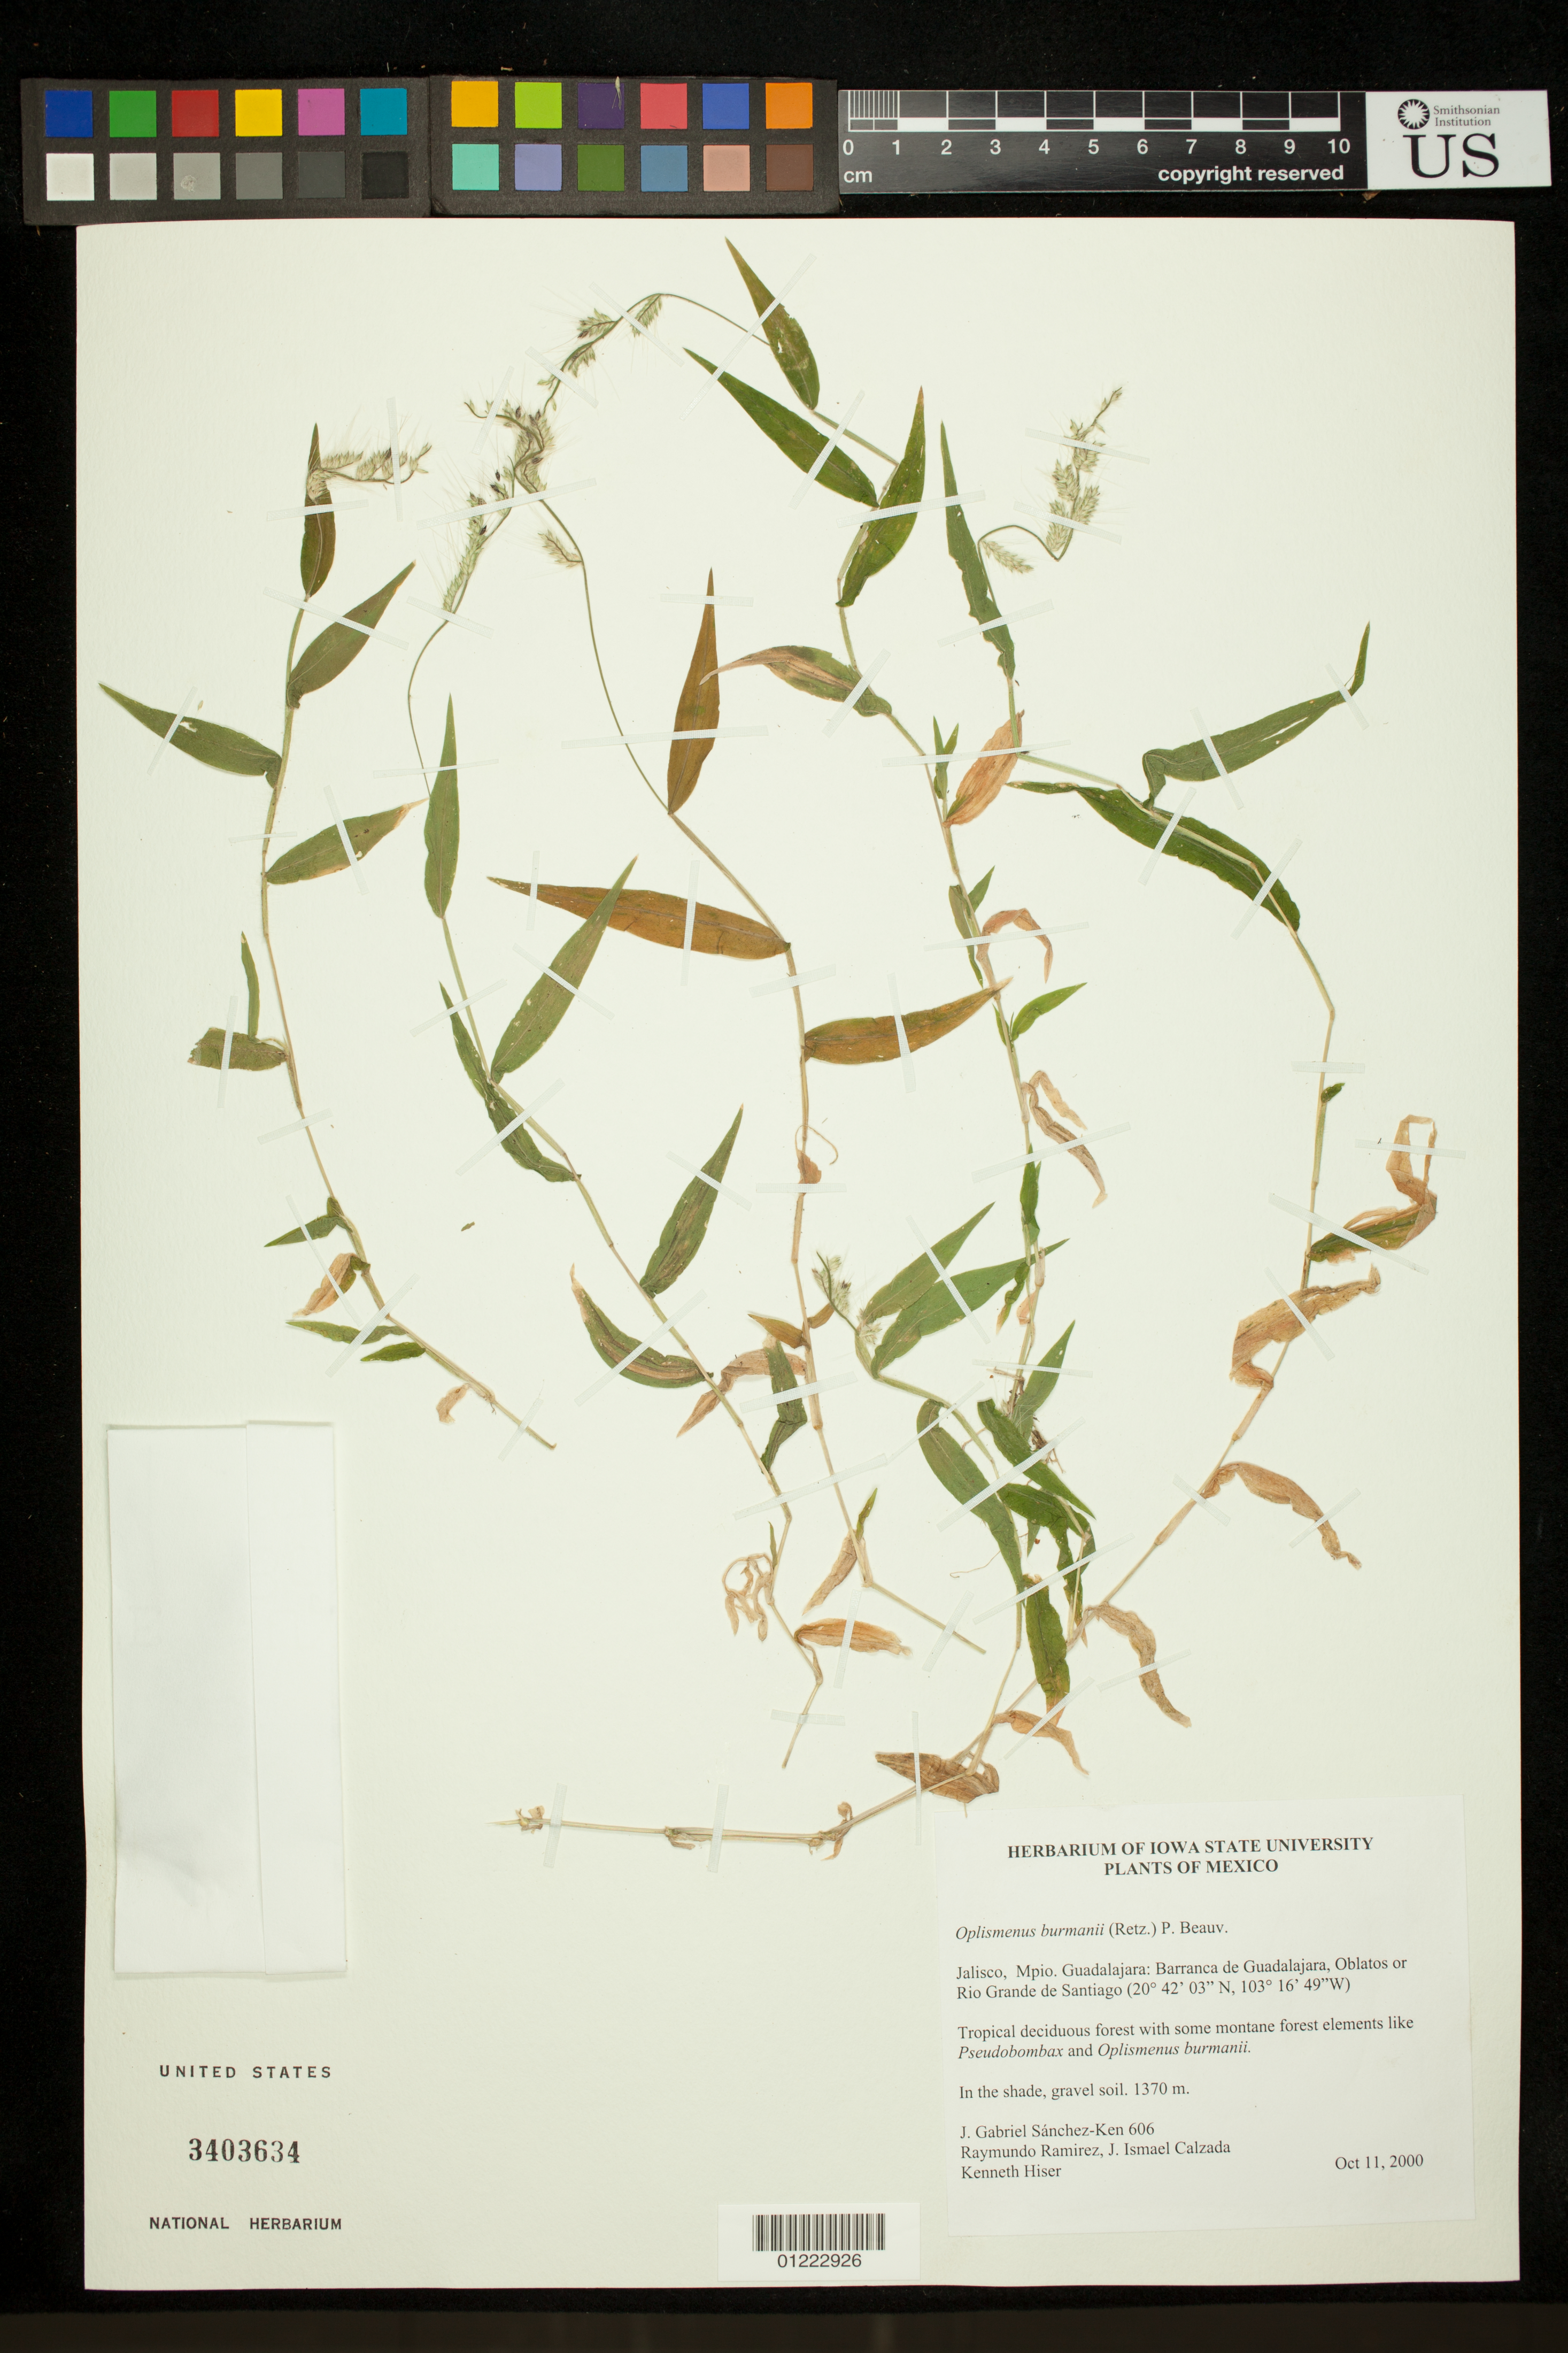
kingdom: Plantae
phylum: Tracheophyta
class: Liliopsida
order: Poales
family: Poaceae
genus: Oplismenus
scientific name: Oplismenus burmannii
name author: (Retz.) P. Beauv.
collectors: J. G. Sánchez-Ken, R. Ramirez, J. I. Calzada & K. Hiser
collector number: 606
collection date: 2000-10-11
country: Mexico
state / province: Jalisco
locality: Mpio. Guadalajara: Barranca de Guadalajara, Oblatos or Rio Grande de Santiago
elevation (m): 1370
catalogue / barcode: US 3403634